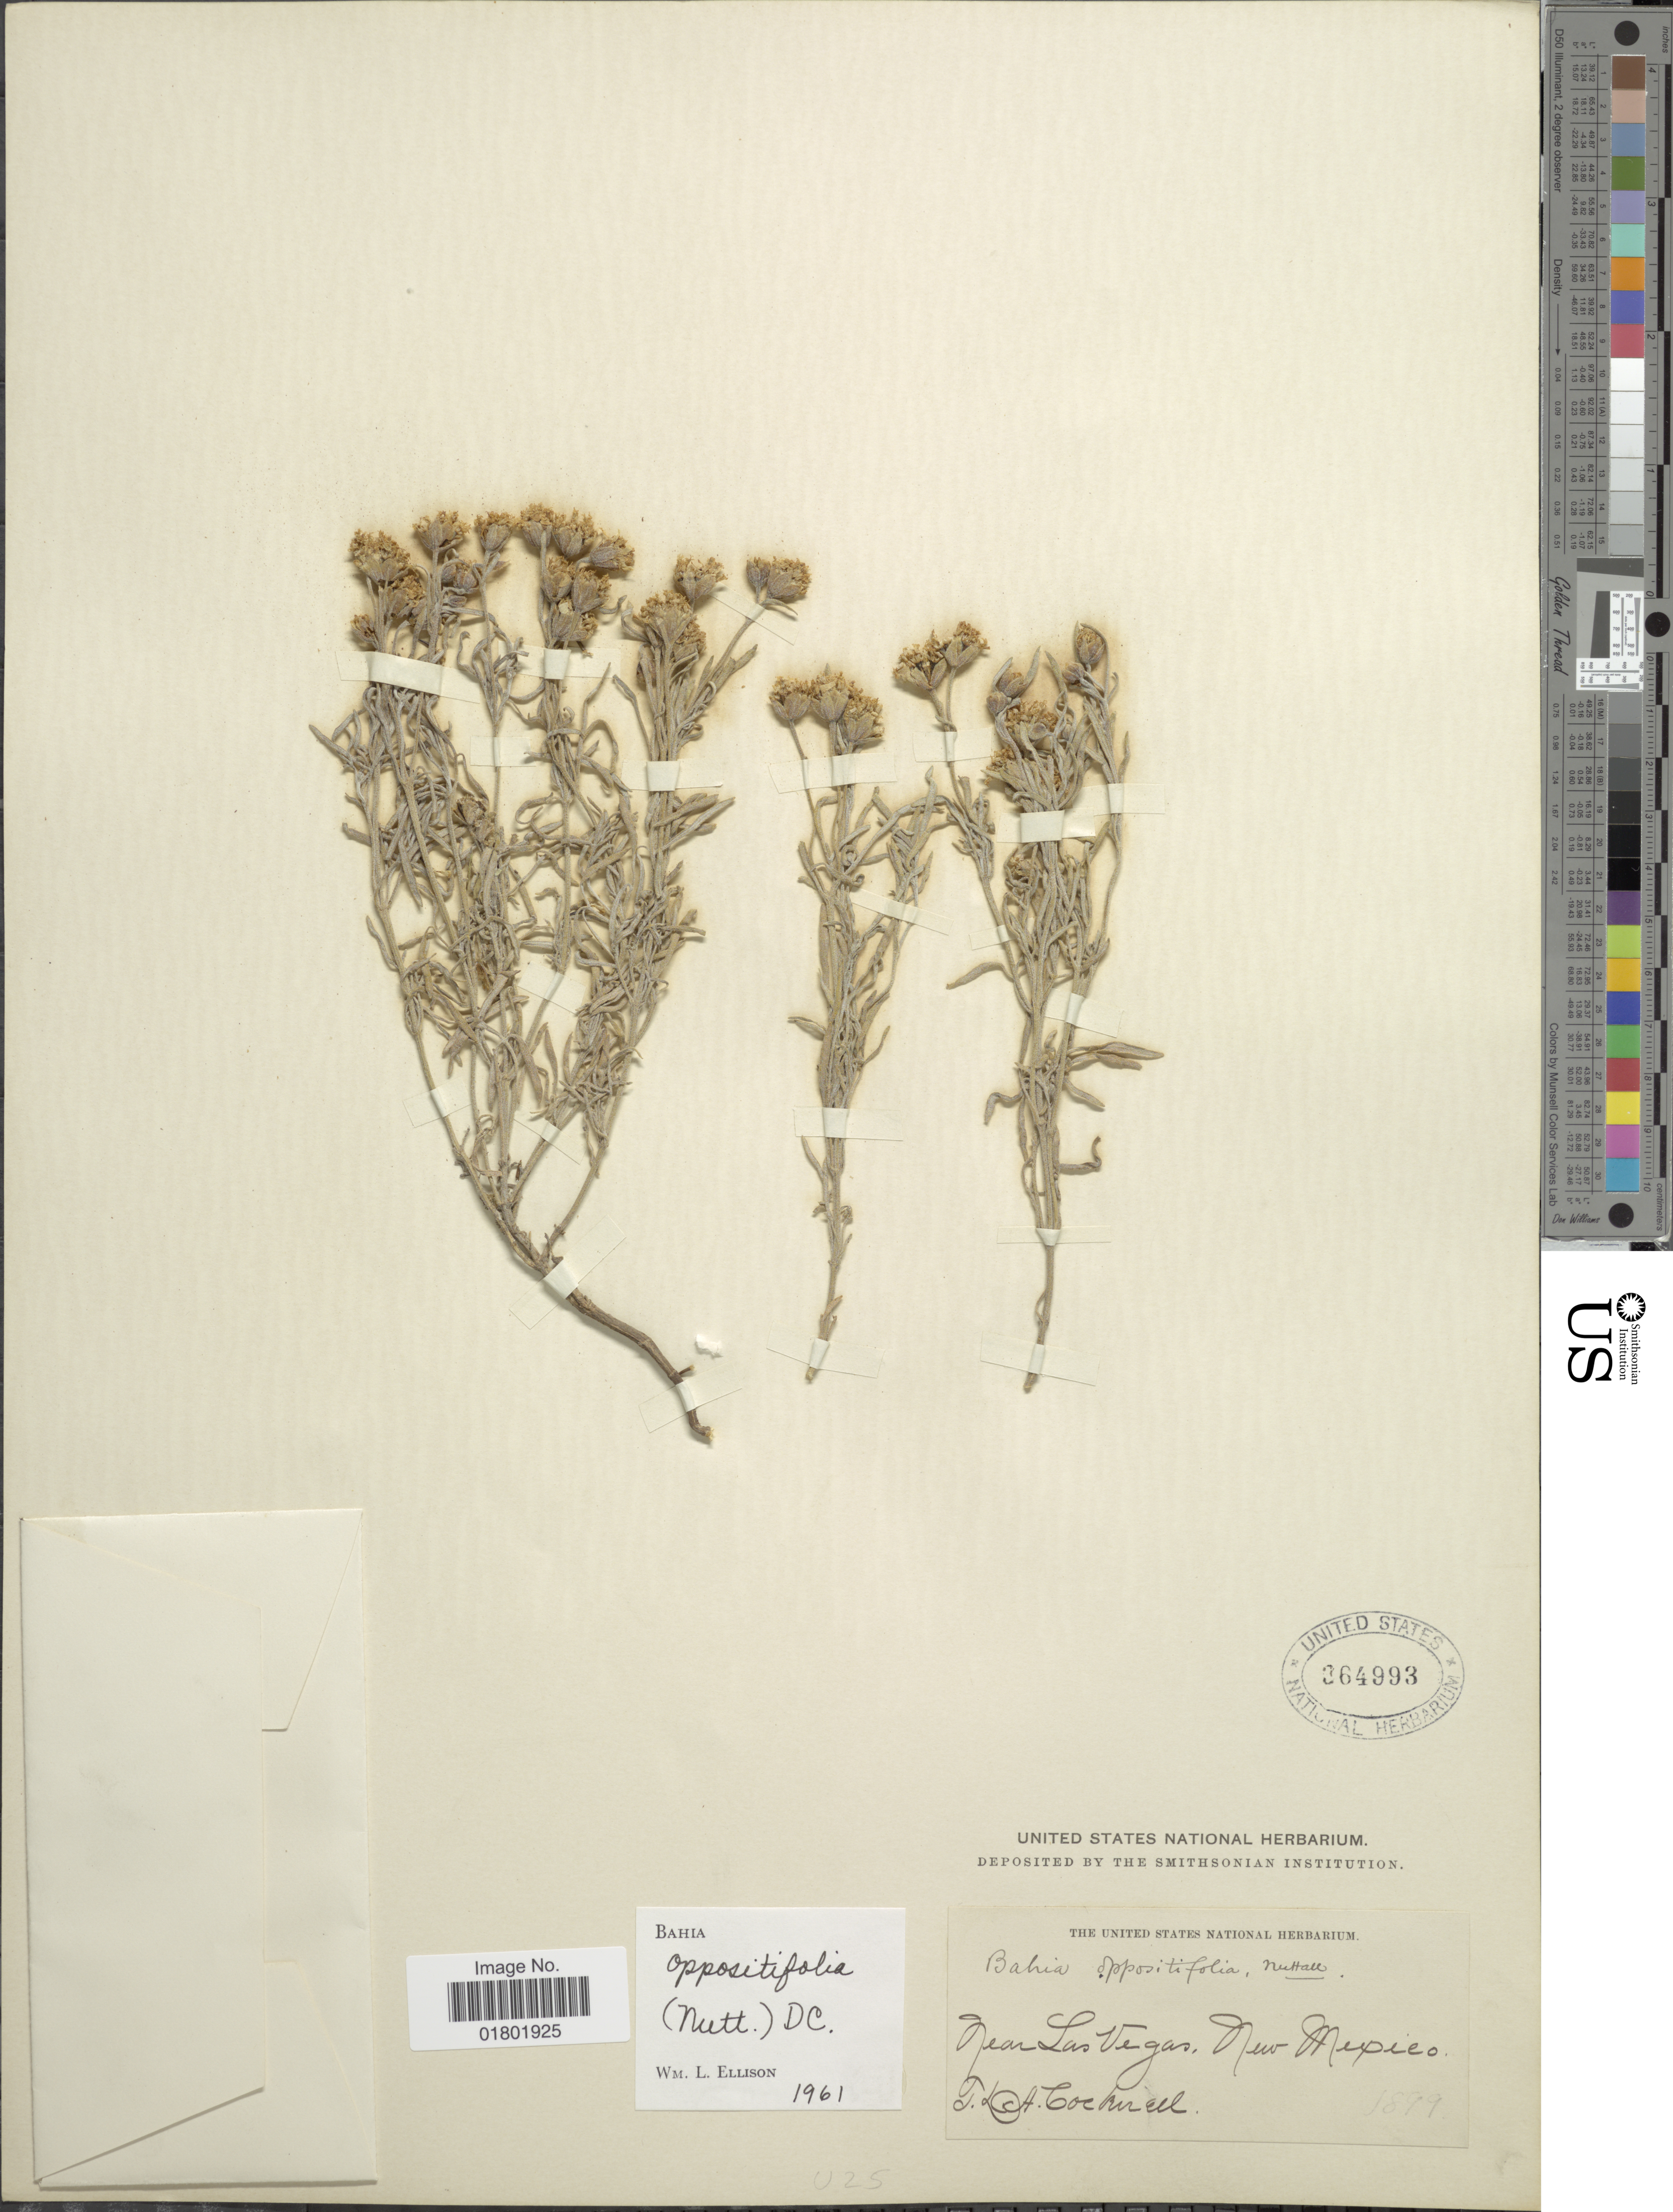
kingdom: Plantae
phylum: Tracheophyta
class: Magnoliopsida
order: Asterales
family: Asteraceae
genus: Bahia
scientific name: Bahia oppositifolia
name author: Nutt.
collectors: T. Cockerell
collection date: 1899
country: United States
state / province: New Mexico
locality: Near Las Vegas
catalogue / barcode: US 364993